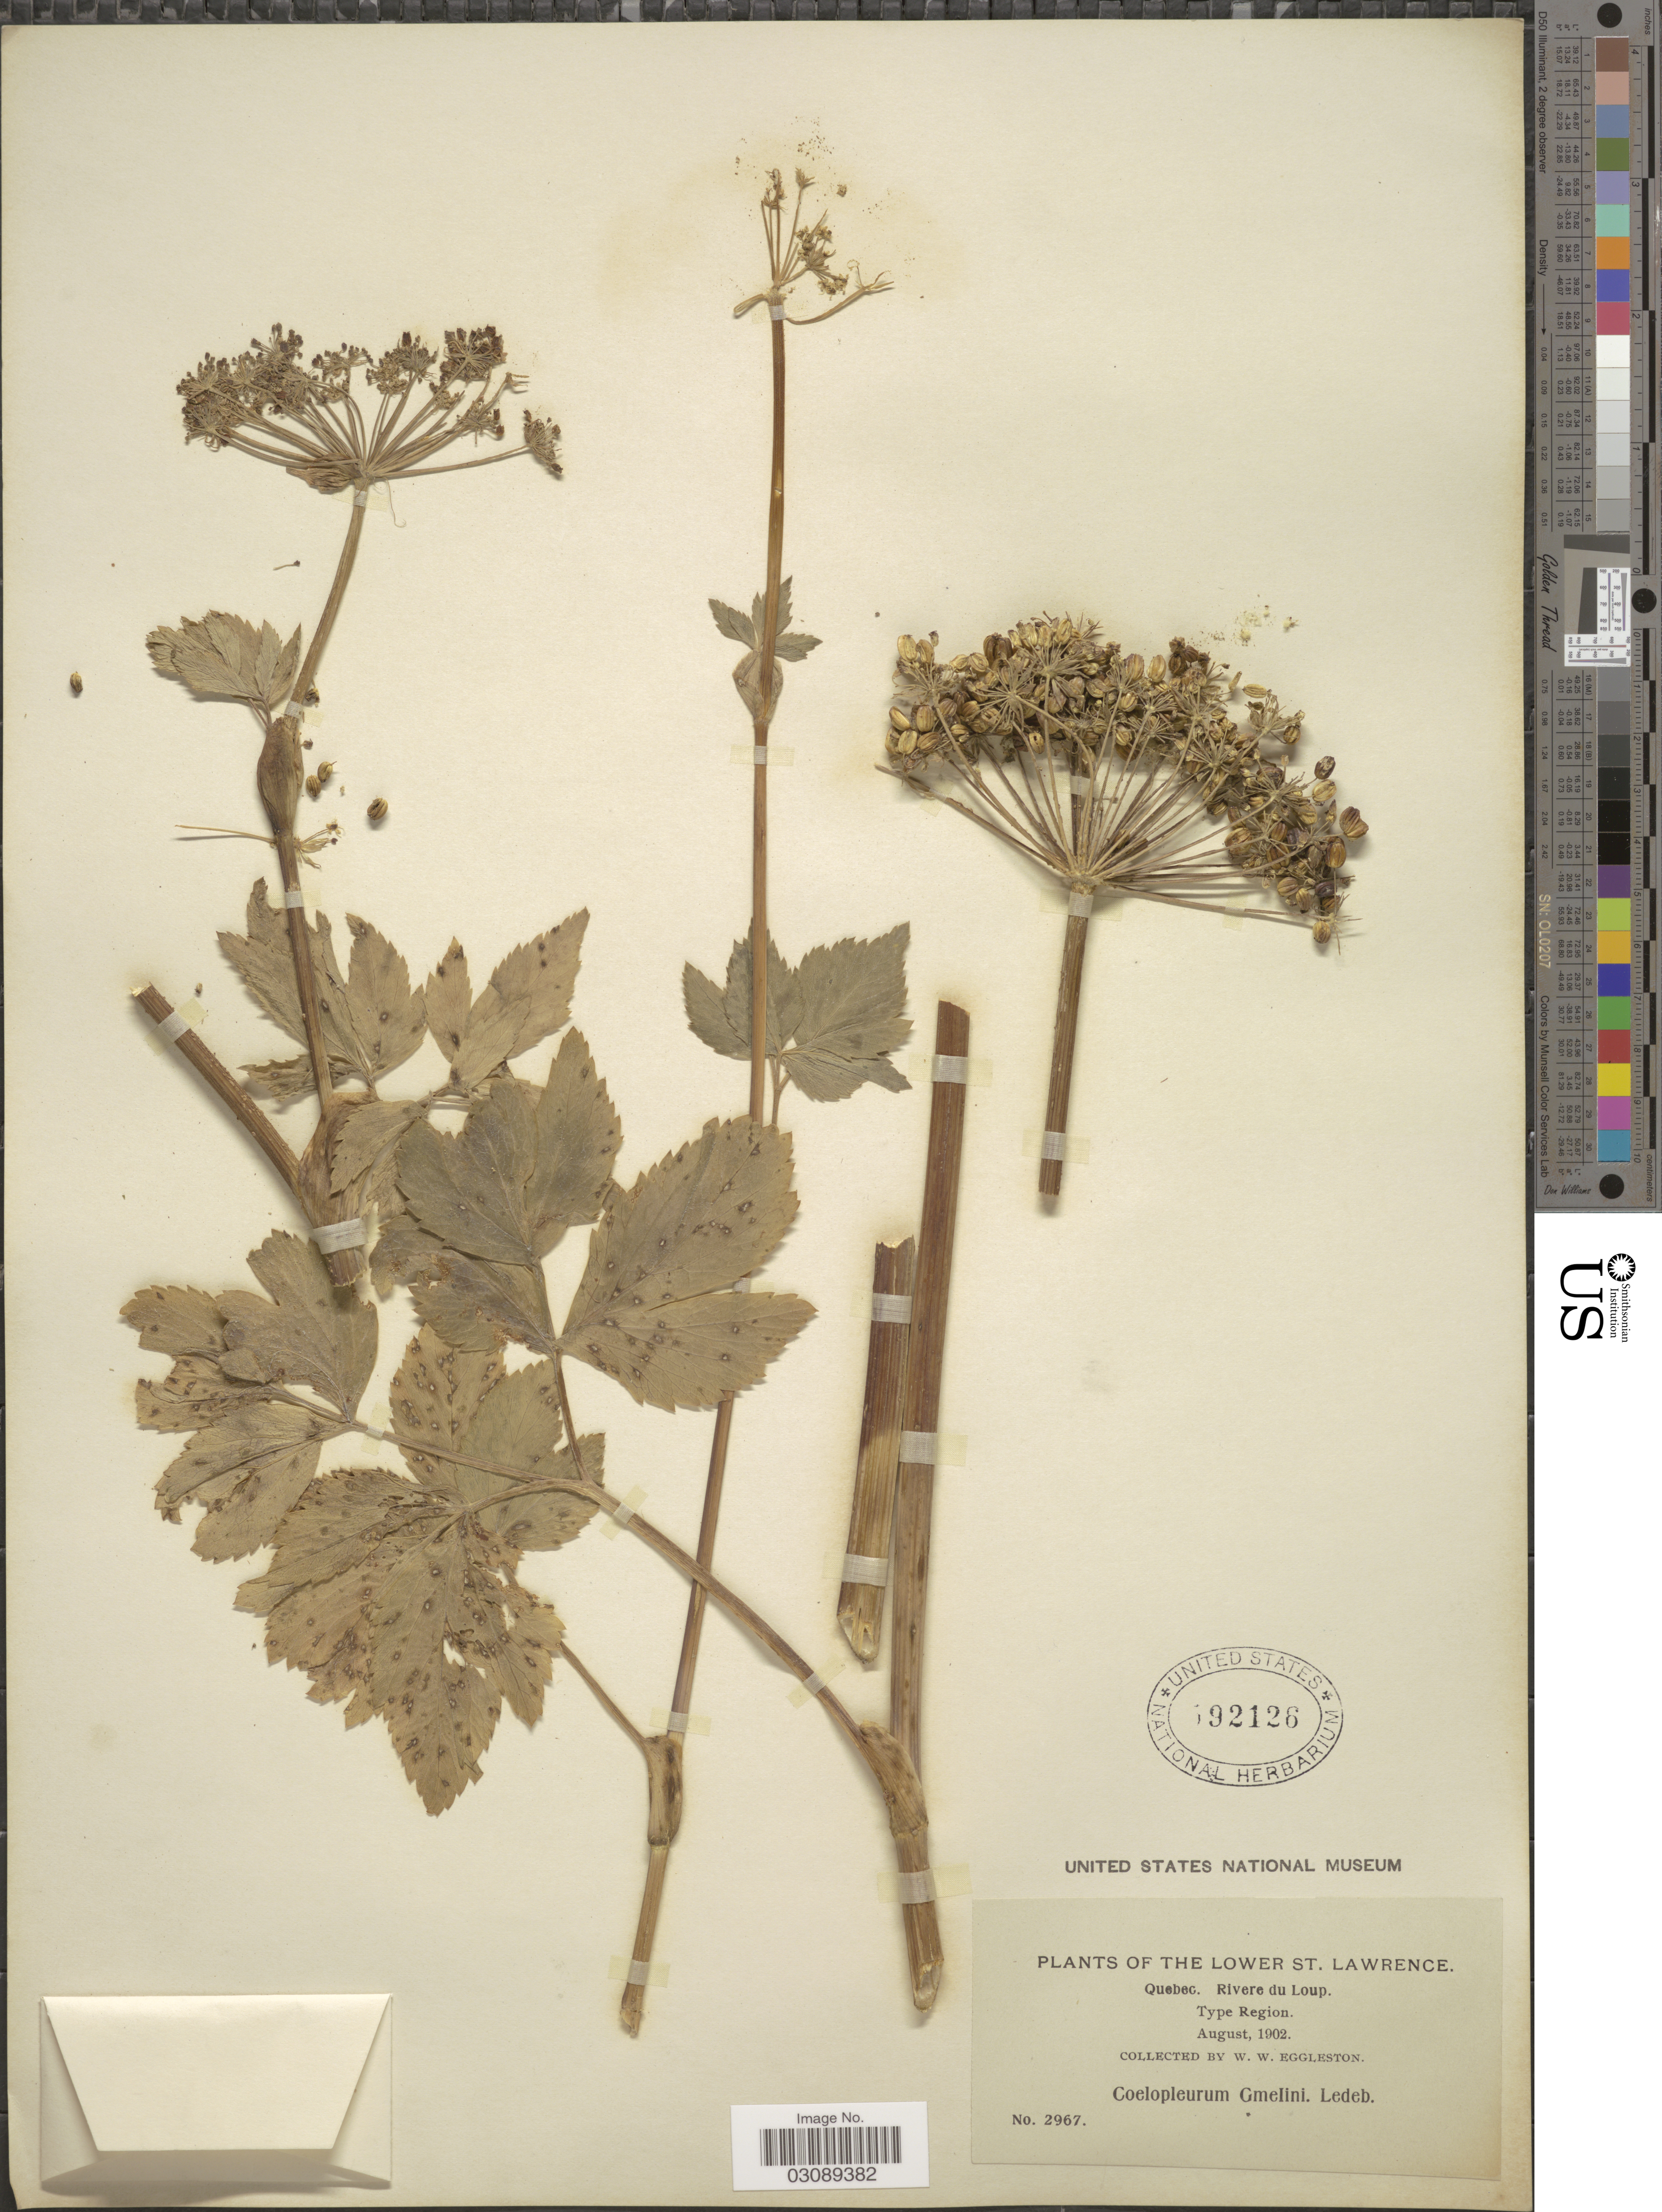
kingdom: Plantae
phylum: Tracheophyta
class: Magnoliopsida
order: Apiales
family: Apiaceae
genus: Coelopleurum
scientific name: Coelopleurum actaeifolium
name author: (Michx.) J.M. Coult. & Rose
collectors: W. W. Eggleston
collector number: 2967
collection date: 1902-08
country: Canada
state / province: Quebec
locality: Lower St. Lawrence. Riviere du Loup. Type Region.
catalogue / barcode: US 592126